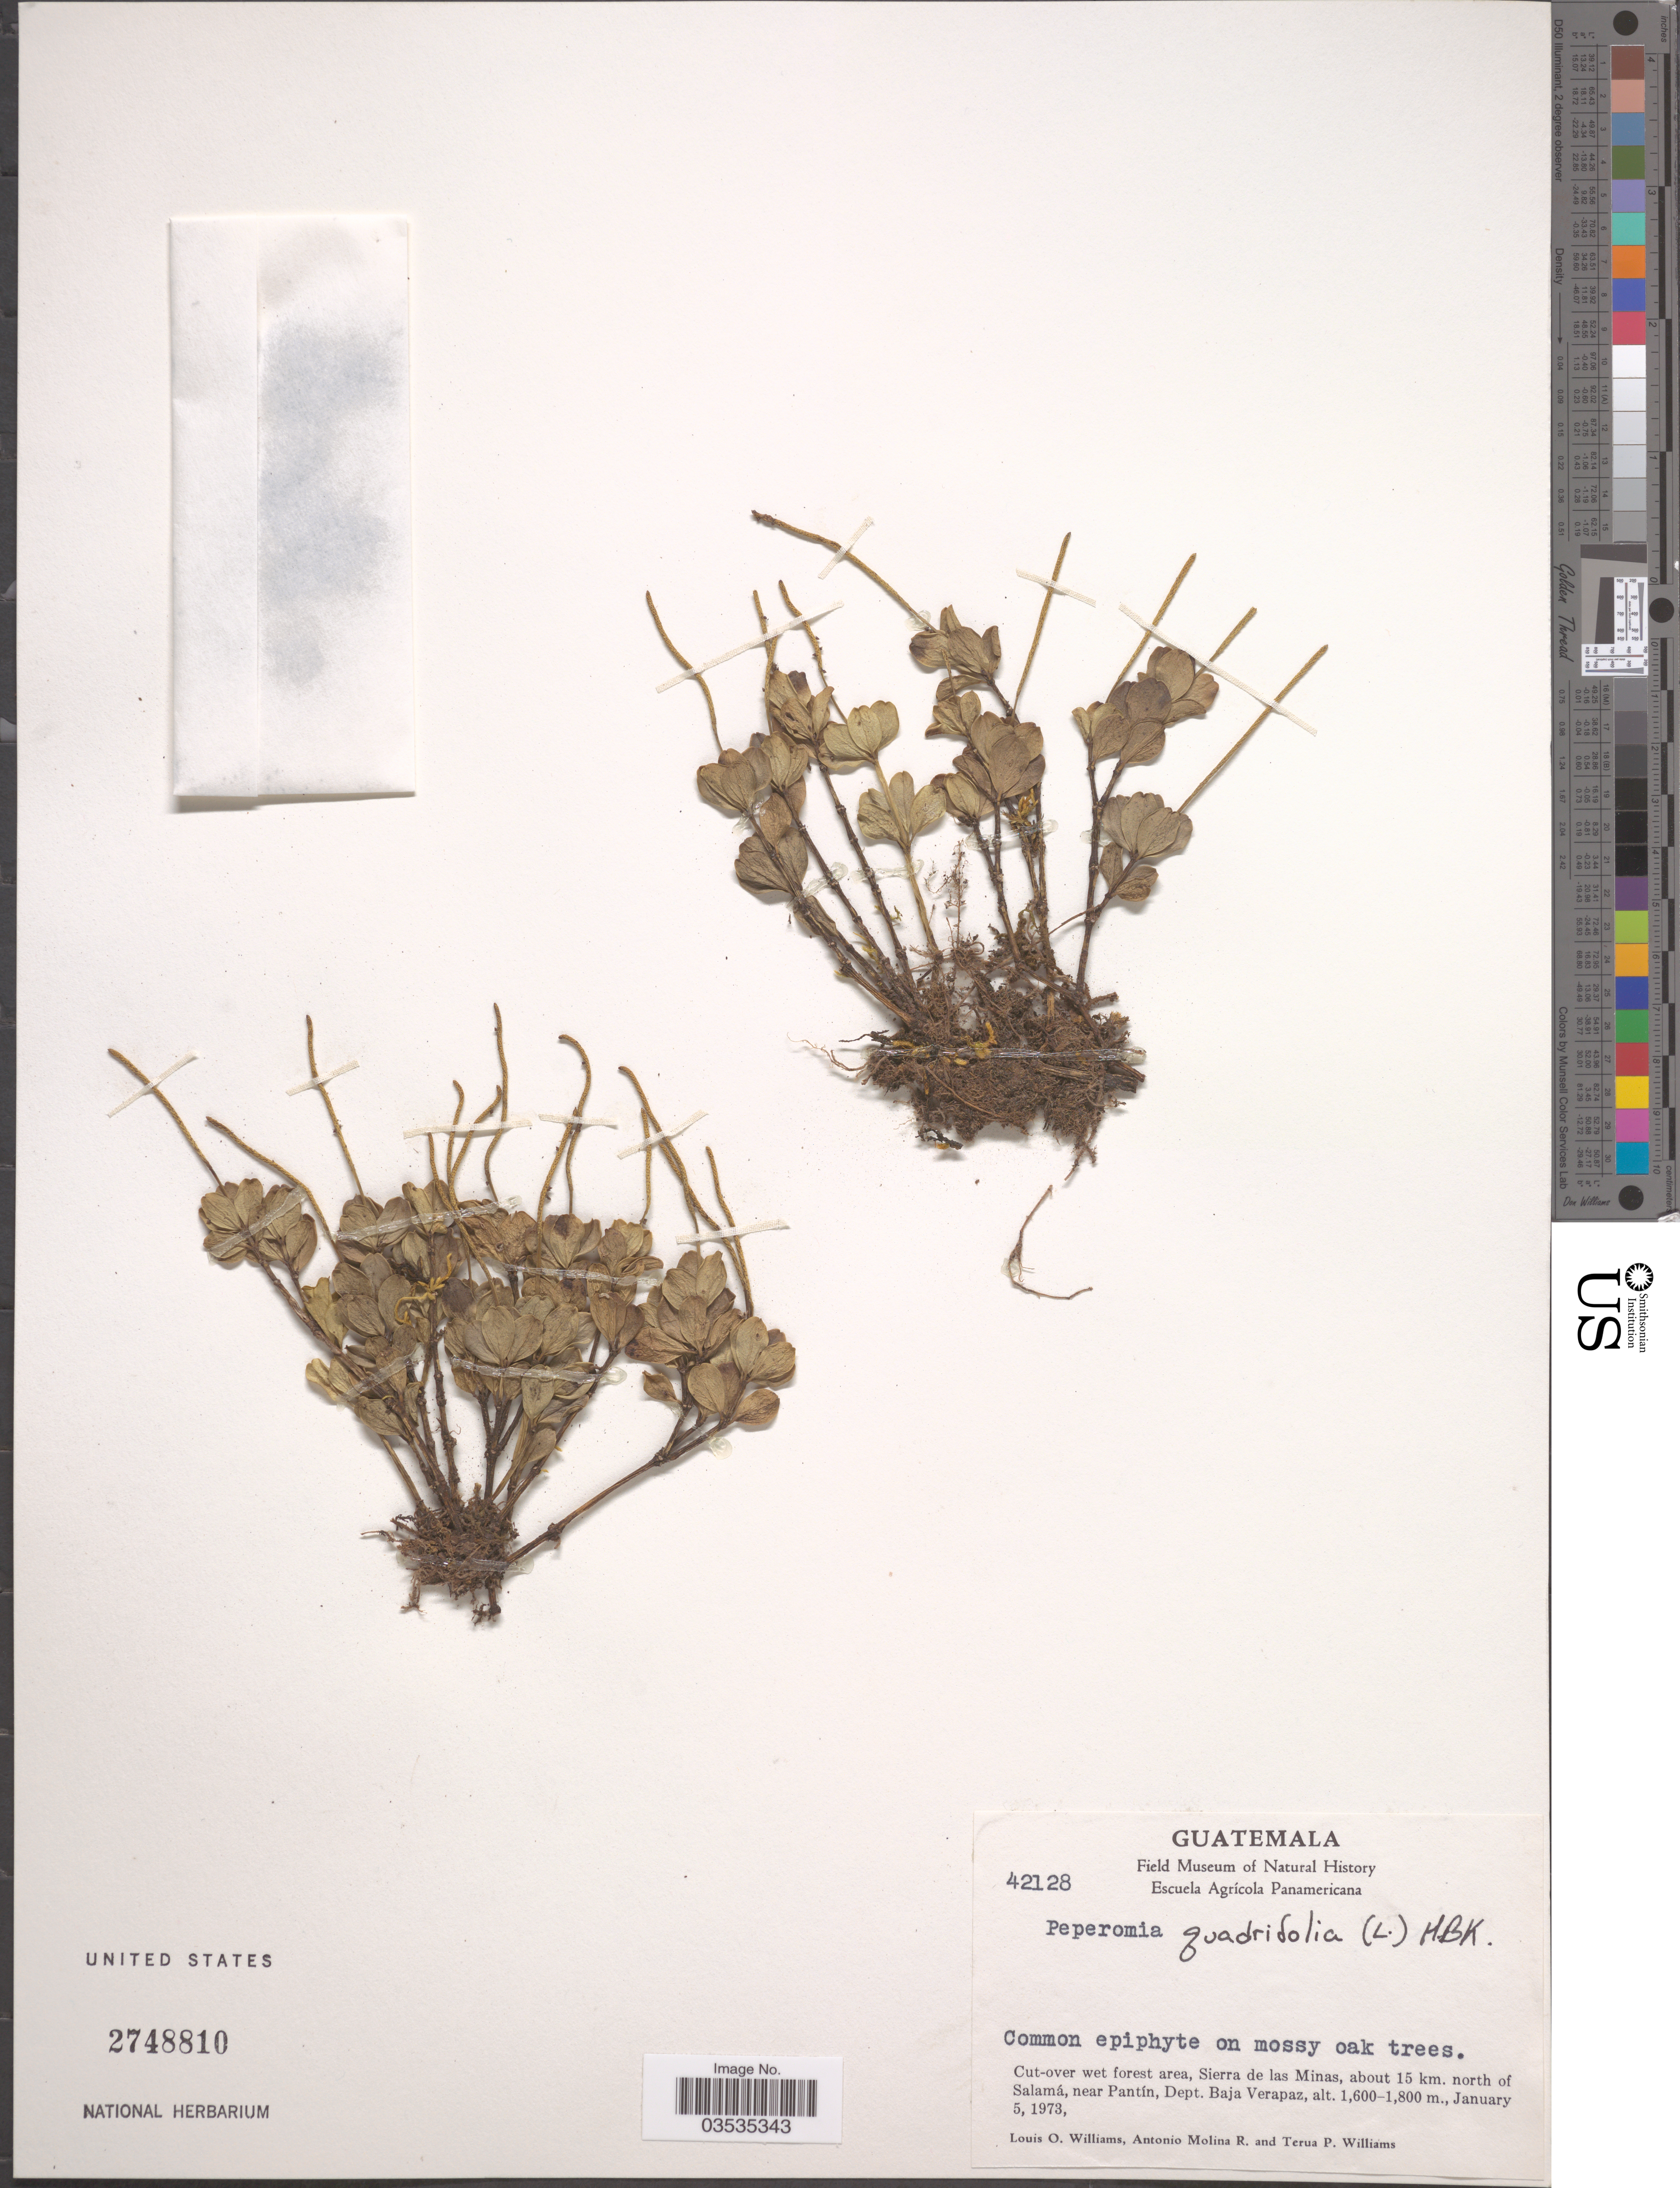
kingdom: Plantae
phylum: Tracheophyta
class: Magnoliopsida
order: Piperales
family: Piperaceae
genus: Peperomia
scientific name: Peperomia quadrifolia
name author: (L.) Kunth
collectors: L. O. Williams, A. Molina R. & T. Williams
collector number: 42128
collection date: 1973-01-05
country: Guatemala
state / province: Baja Verapaz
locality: Cut-over wet forest area, Sierra de las Minas, about 15 km. north of Salamá, near Pantín, Dept. Baja Verapaz.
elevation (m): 1600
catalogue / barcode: US 2748810